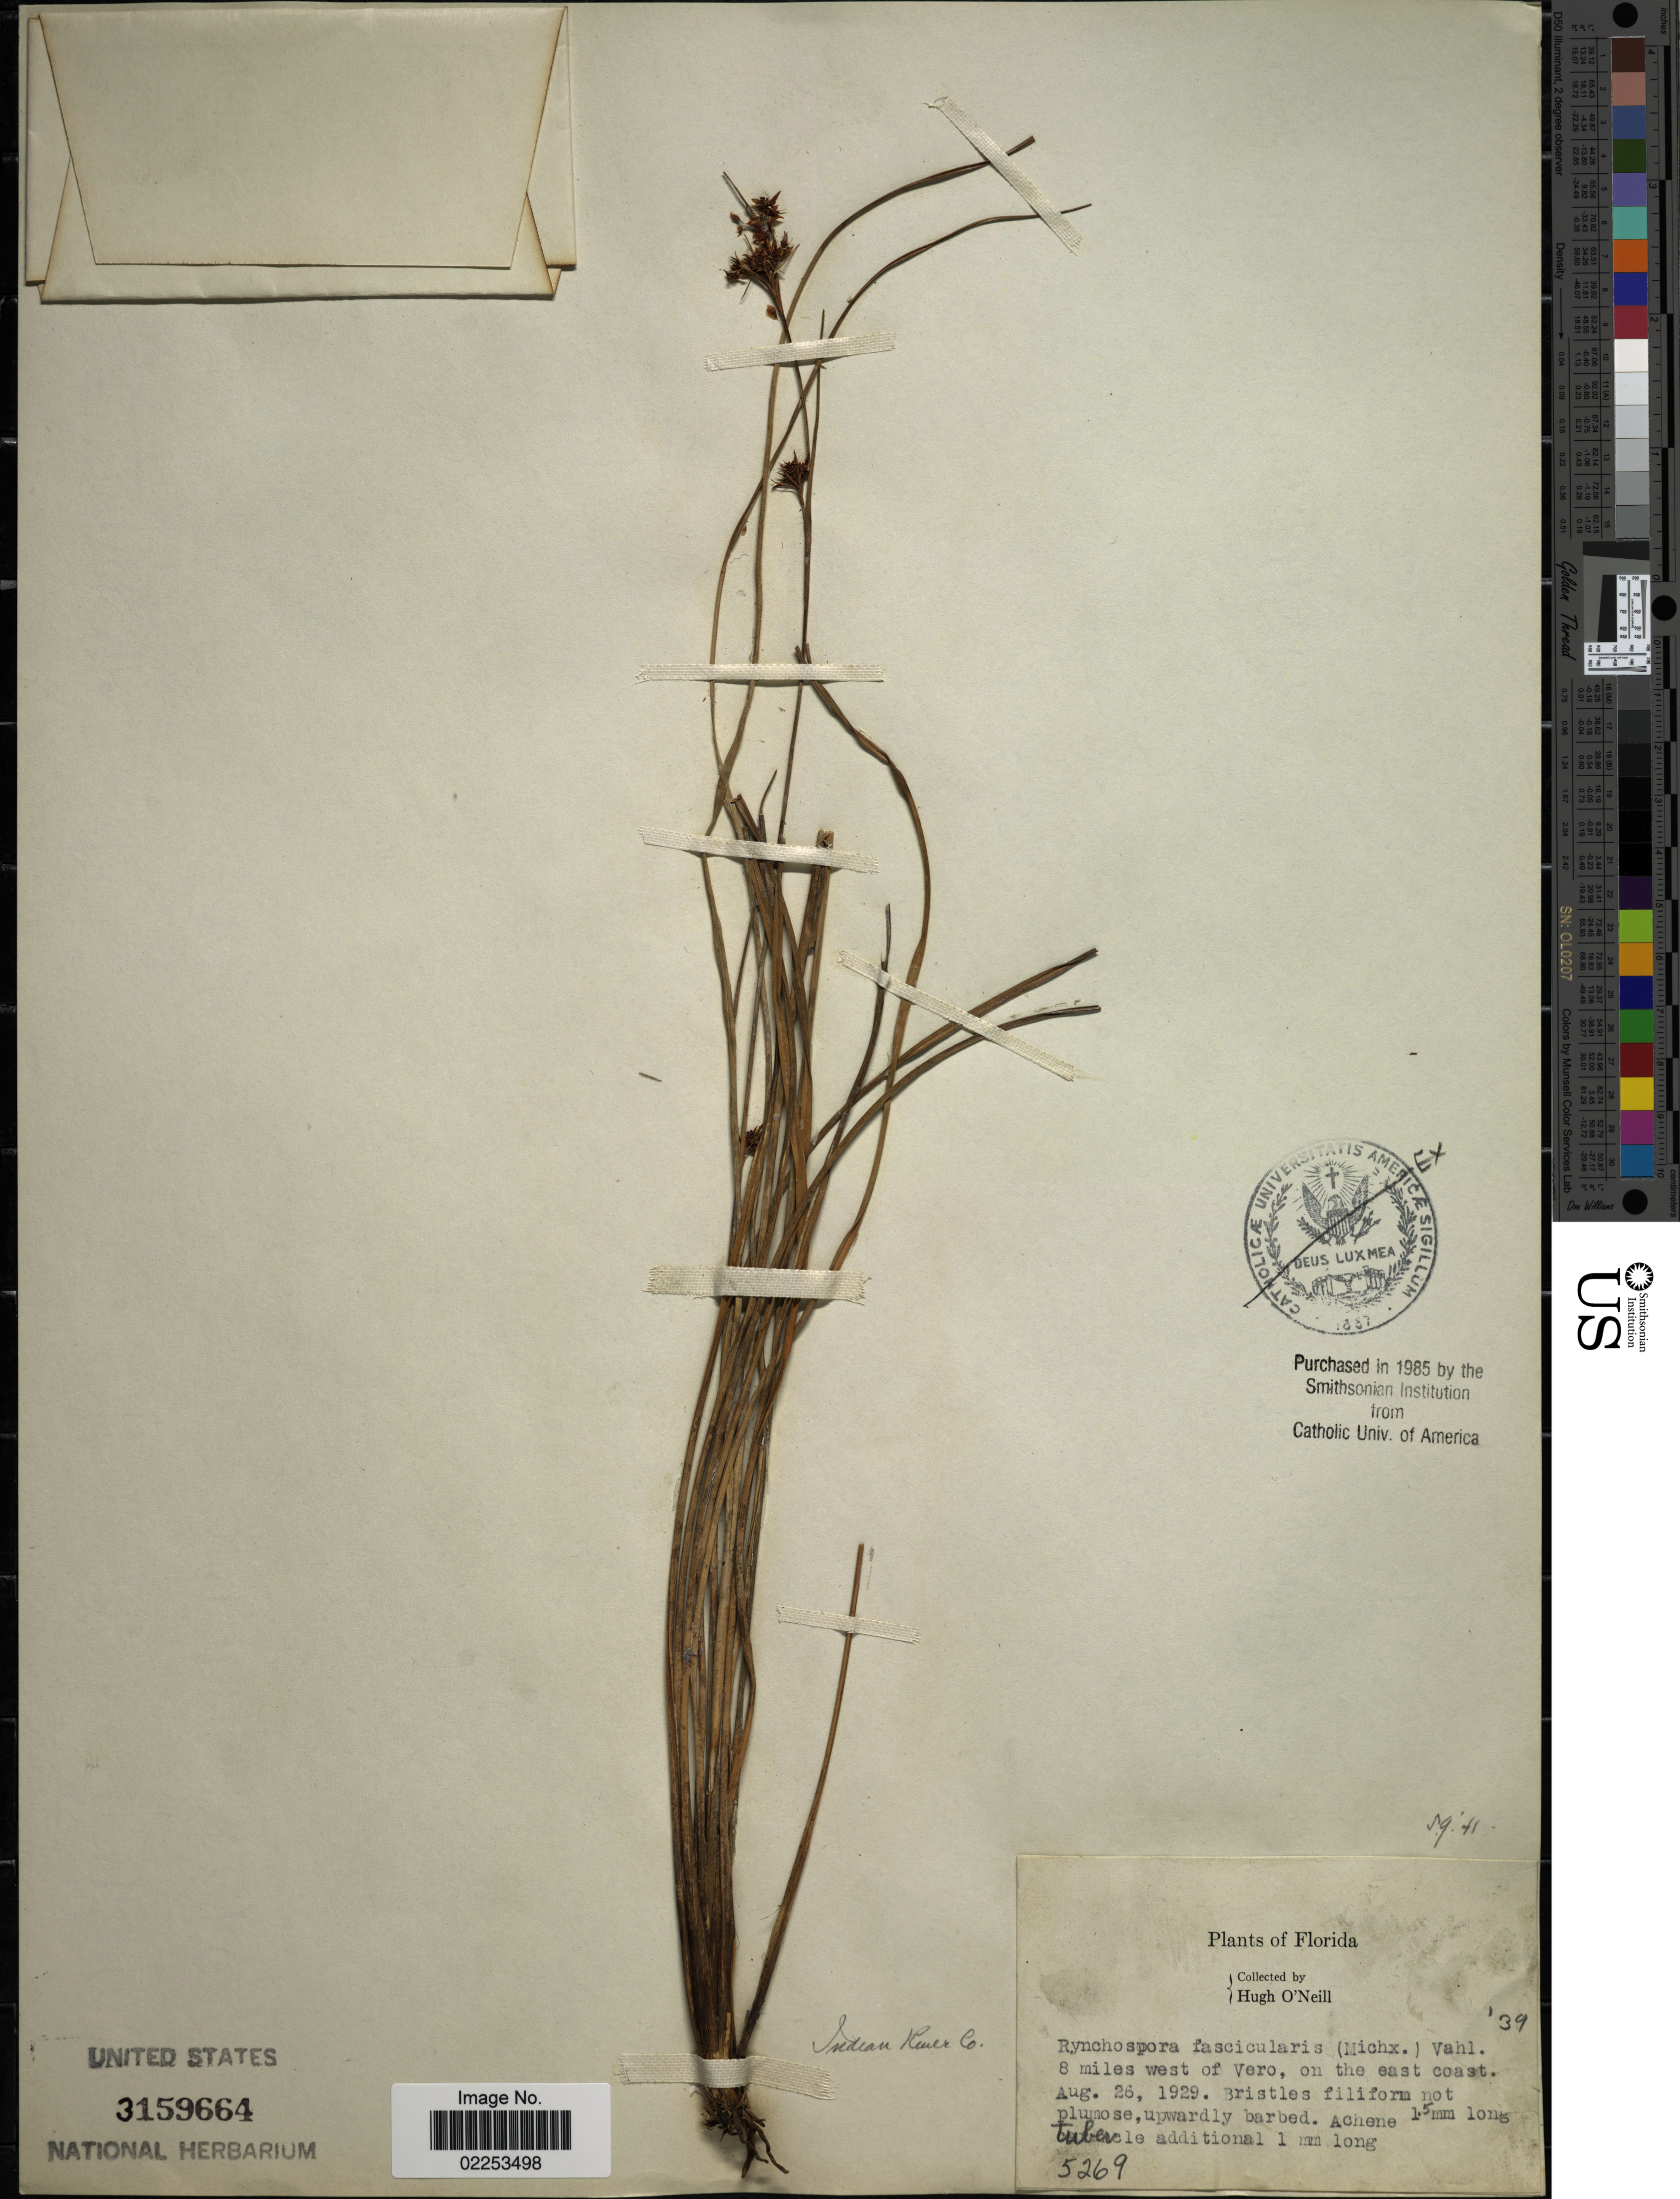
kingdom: Plantae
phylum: Tracheophyta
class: Liliopsida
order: Poales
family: Cyperaceae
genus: Rhynchospora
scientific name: Rhynchospora fascicularis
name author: (Michx.) Vahl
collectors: H. O'Neill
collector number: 5269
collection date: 1929-08-26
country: United States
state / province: Florida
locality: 8 miles west of Vero, on the east coast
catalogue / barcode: US 3159664